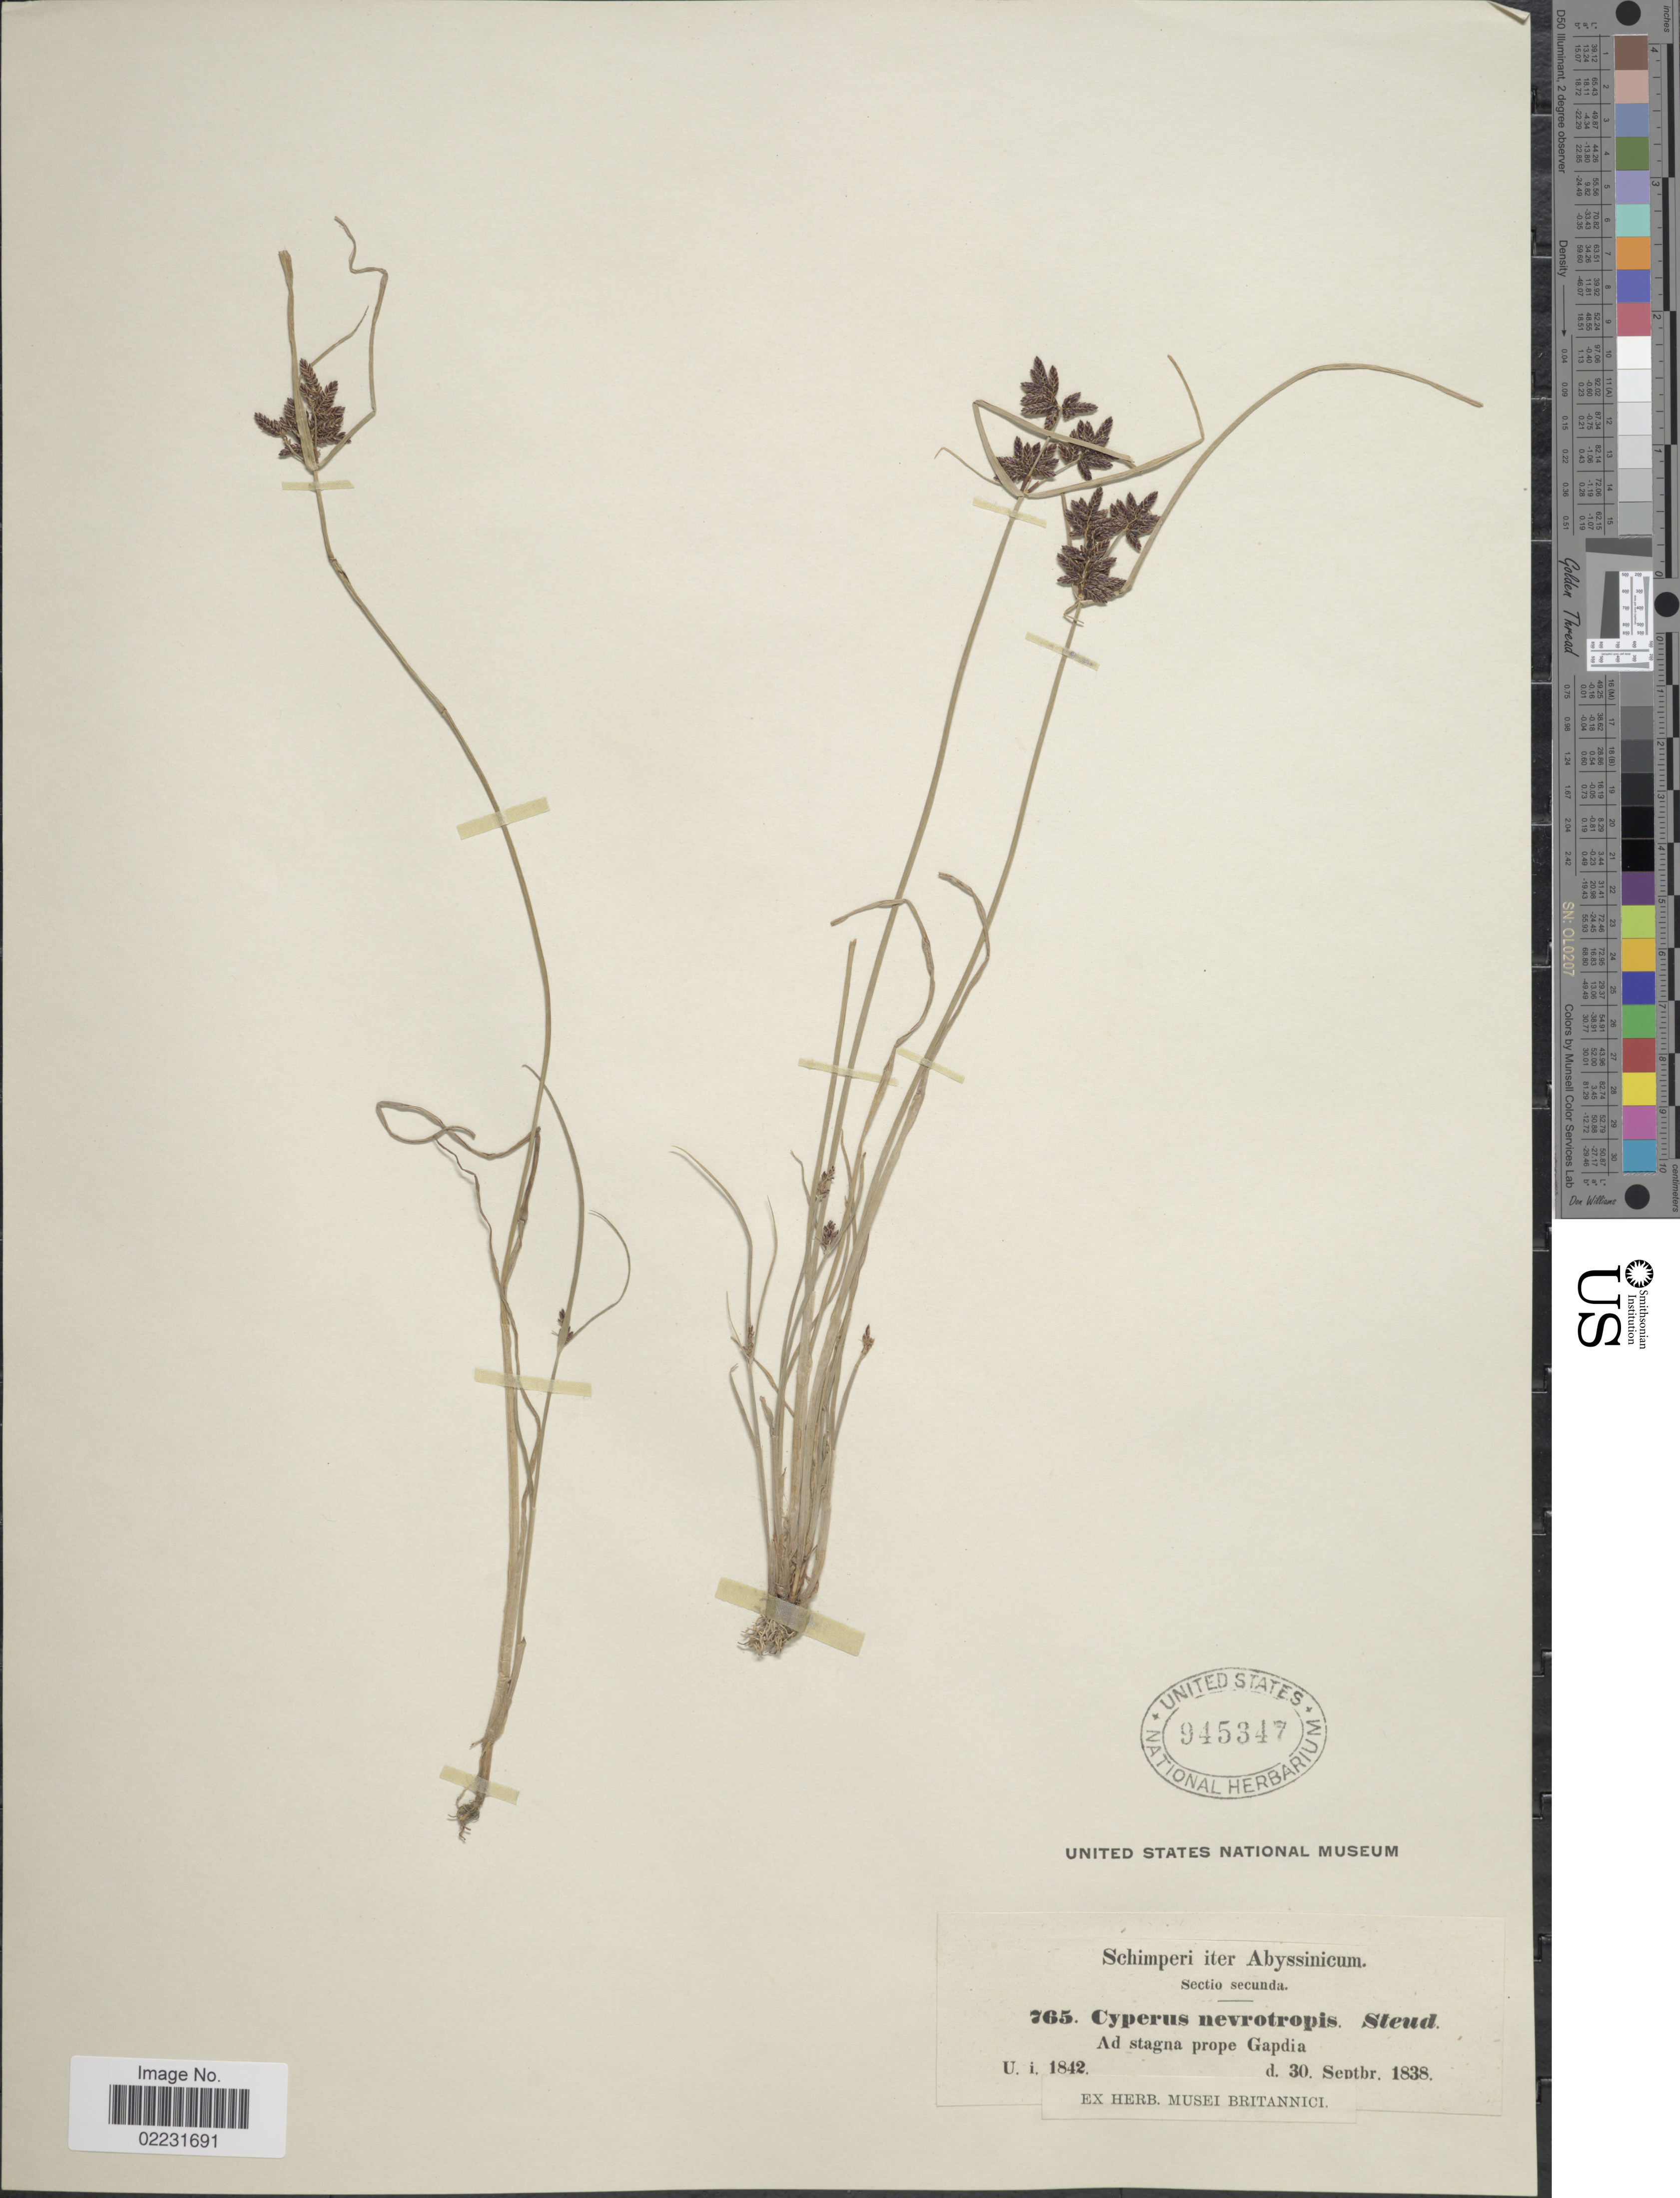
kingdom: Plantae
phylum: Tracheophyta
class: Liliopsida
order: Poales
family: Cyperaceae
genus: Cyperus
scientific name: Cyperus nevrotropis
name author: Steud.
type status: Type Collection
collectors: -. Schimper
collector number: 765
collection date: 1838-09-30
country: Eritrea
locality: Abyssinicum, prope Gapdia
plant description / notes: Potential type of Cyperus neurotropis Steud. Specimen retrieved from general collection and stored at Type Register.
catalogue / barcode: US 945347